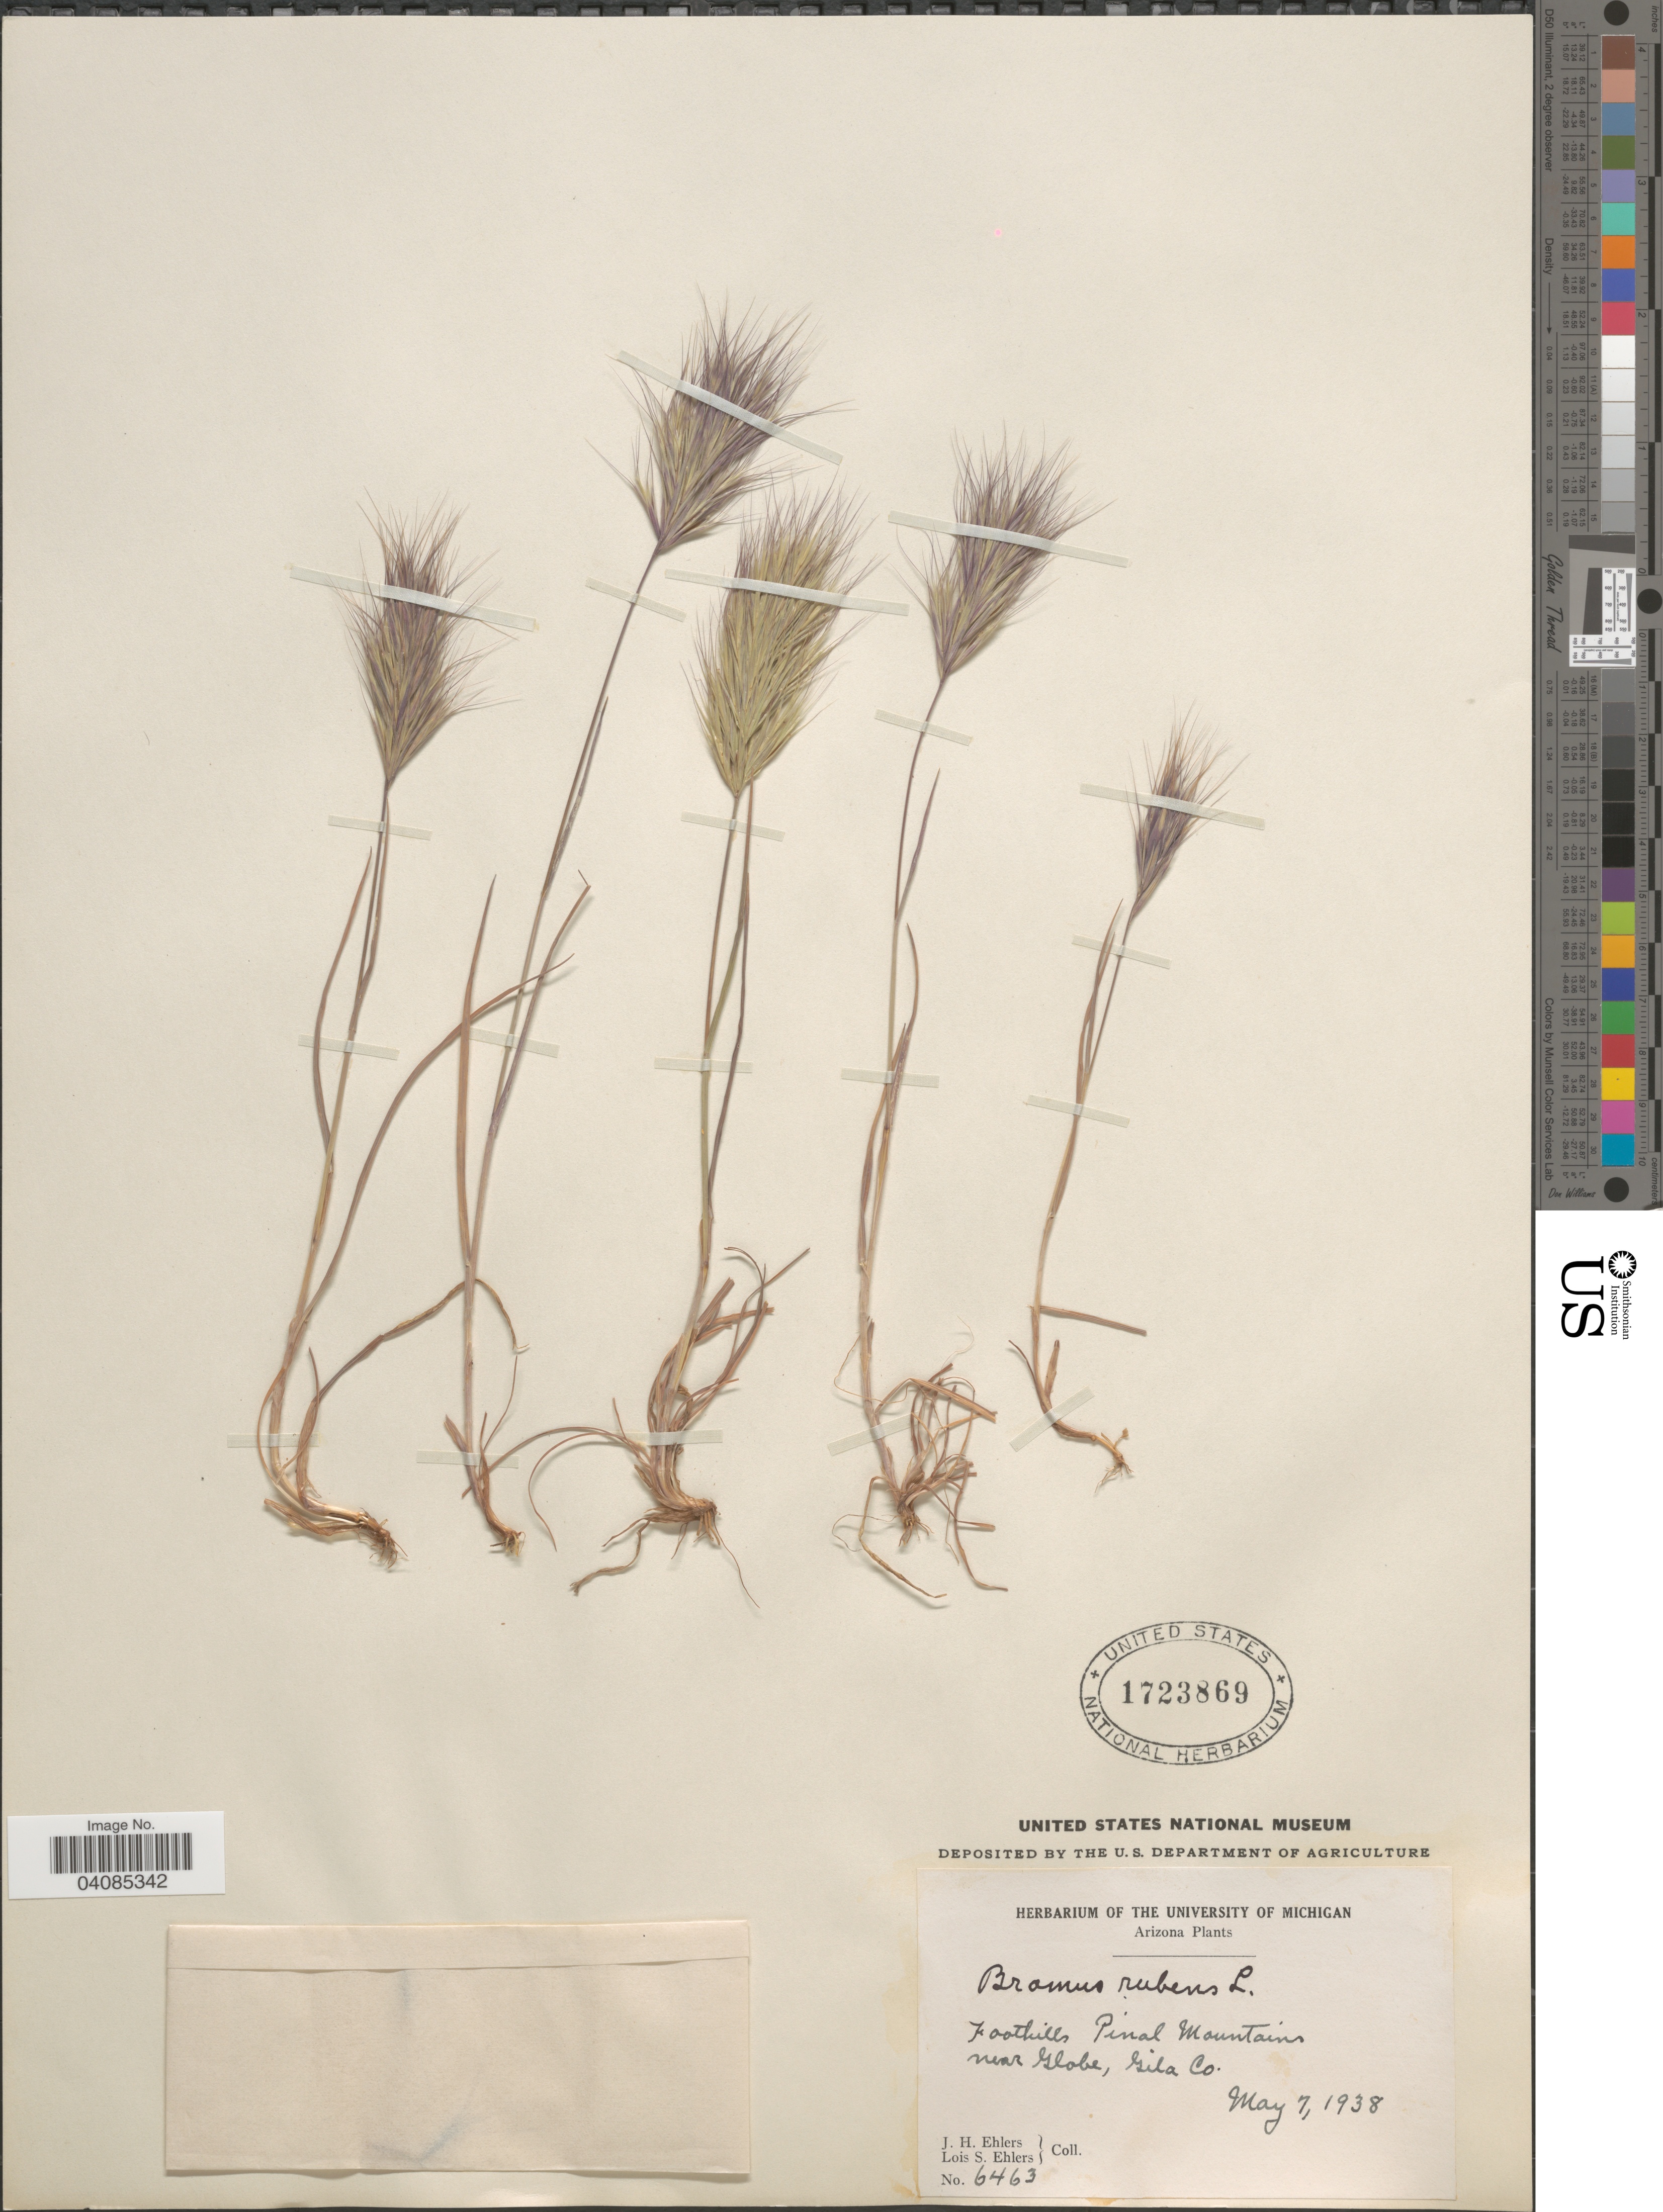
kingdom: Plantae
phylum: Tracheophyta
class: Liliopsida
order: Poales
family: Poaceae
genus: Bromus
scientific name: Bromus rubens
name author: L.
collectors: J. H. Ehlers & L. Ehlers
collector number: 6463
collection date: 1938-05-07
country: United States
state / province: Arizona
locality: Foothills Pinal Mountains near Globe, Gila Co.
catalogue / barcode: US 1723869